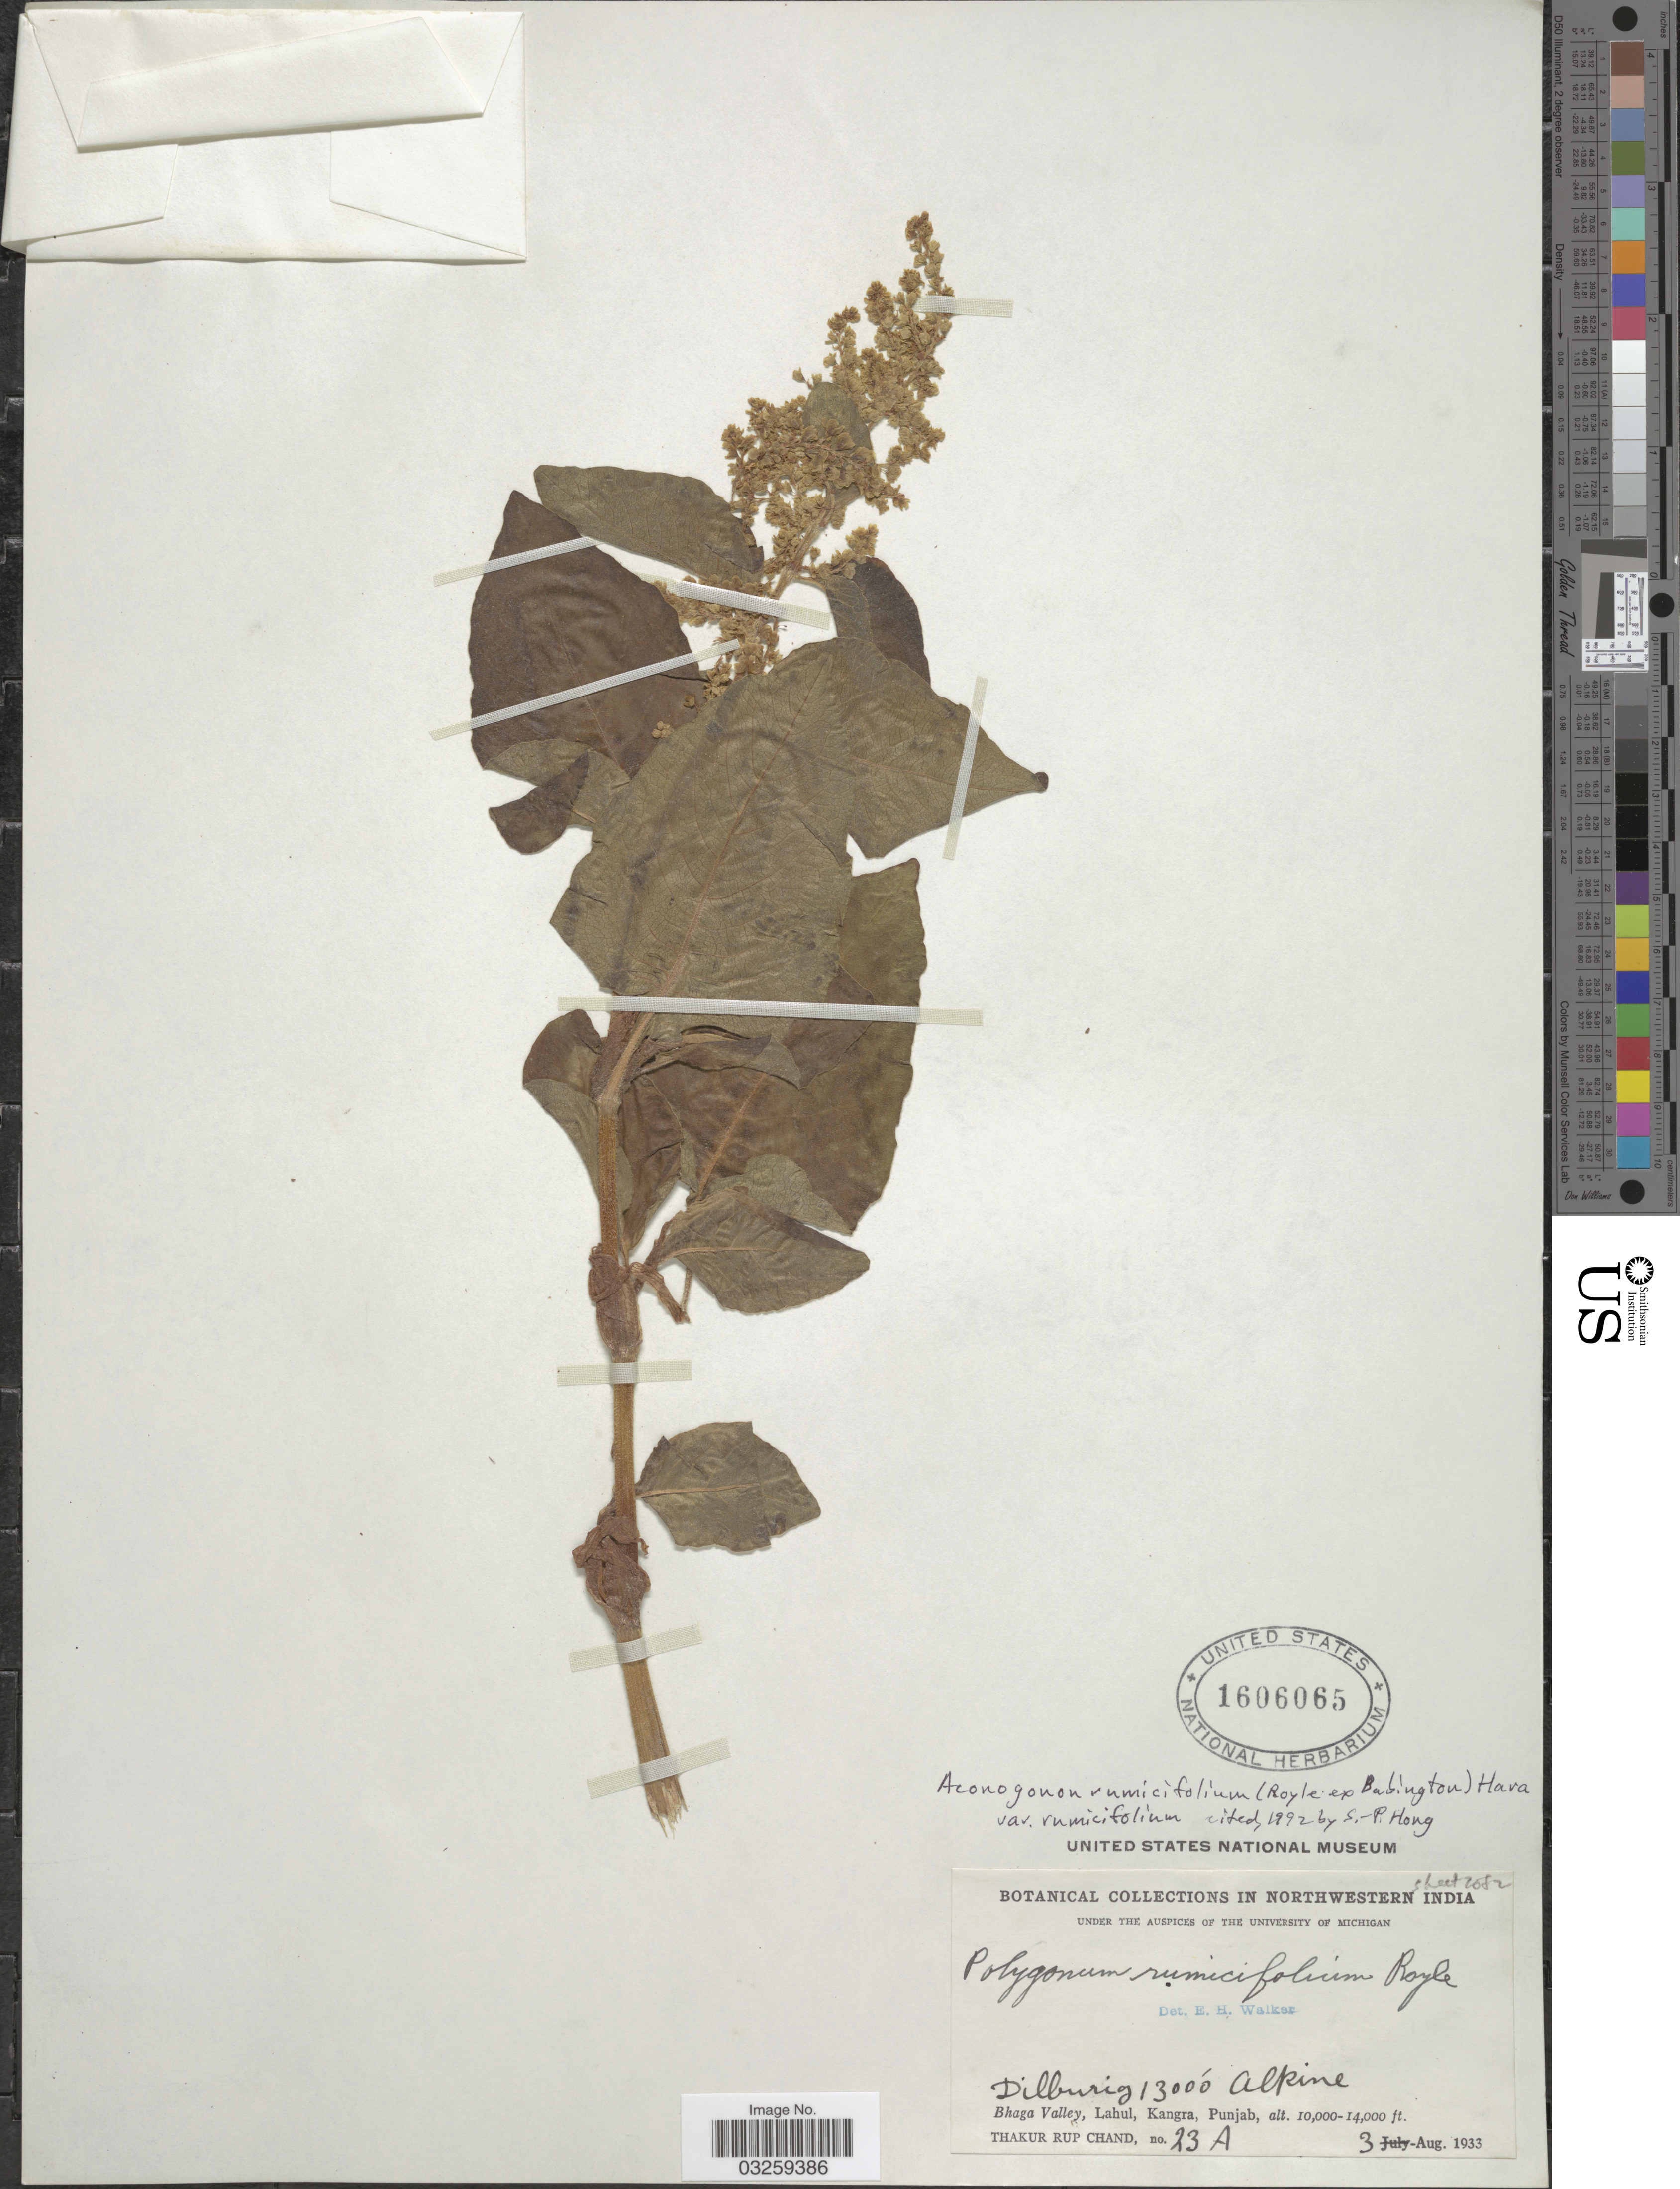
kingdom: Plantae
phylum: Tracheophyta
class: Magnoliopsida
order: Caryophyllales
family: Polygonaceae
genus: Koenigia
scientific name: Koenigia rumicifolia var. rumicifolia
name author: (Royle ex Bab.) T.M. Schust. & Reveal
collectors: T. R. Chand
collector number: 23A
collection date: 1933-08-03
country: India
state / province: Punjab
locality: Northwestern India. Dilburig. Bhaga Valley, Lahul, Kangra.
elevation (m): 3962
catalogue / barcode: US 1606065